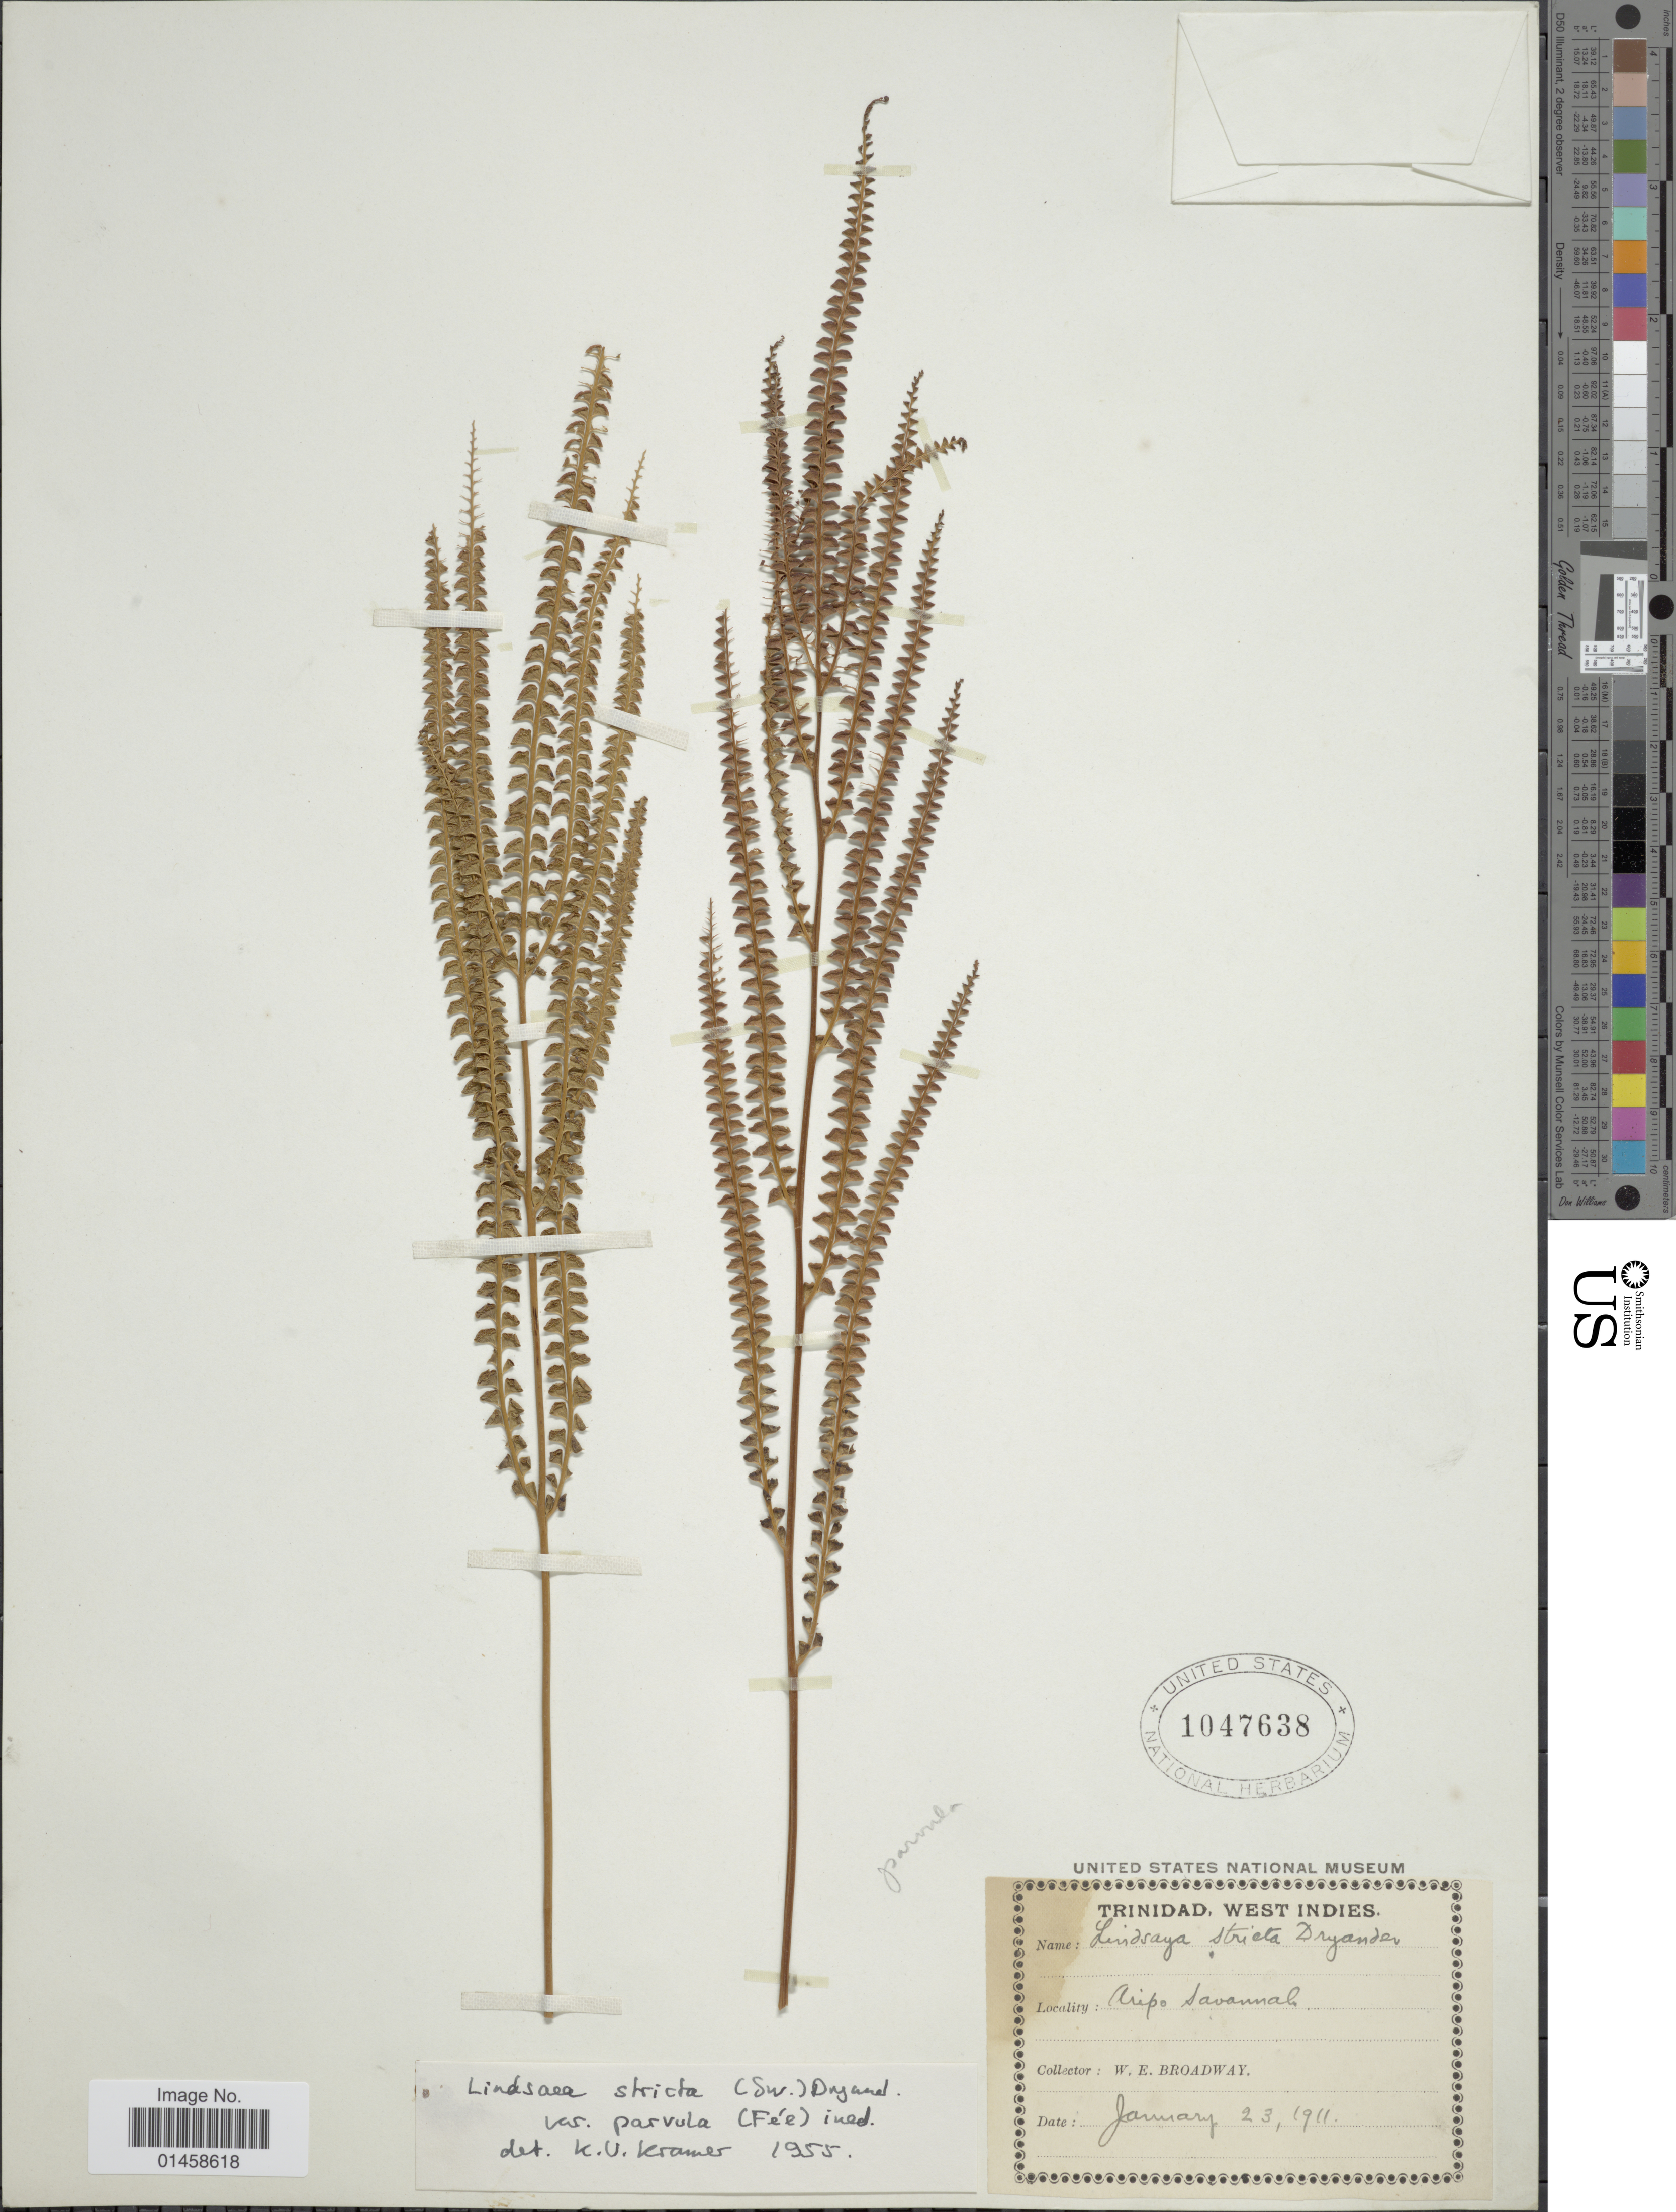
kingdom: Plantae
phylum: Tracheophyta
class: Polypodiopsida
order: Polypodiales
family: Lindsaeaceae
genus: Lindsaea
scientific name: Lindsaea stricta var. parvula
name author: (Fée) K.U. Kramer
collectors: W. E. Broadway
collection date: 1911-01-23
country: Trinidad and Tobago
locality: Trinidad, Aripo Savannah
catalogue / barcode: US 104638